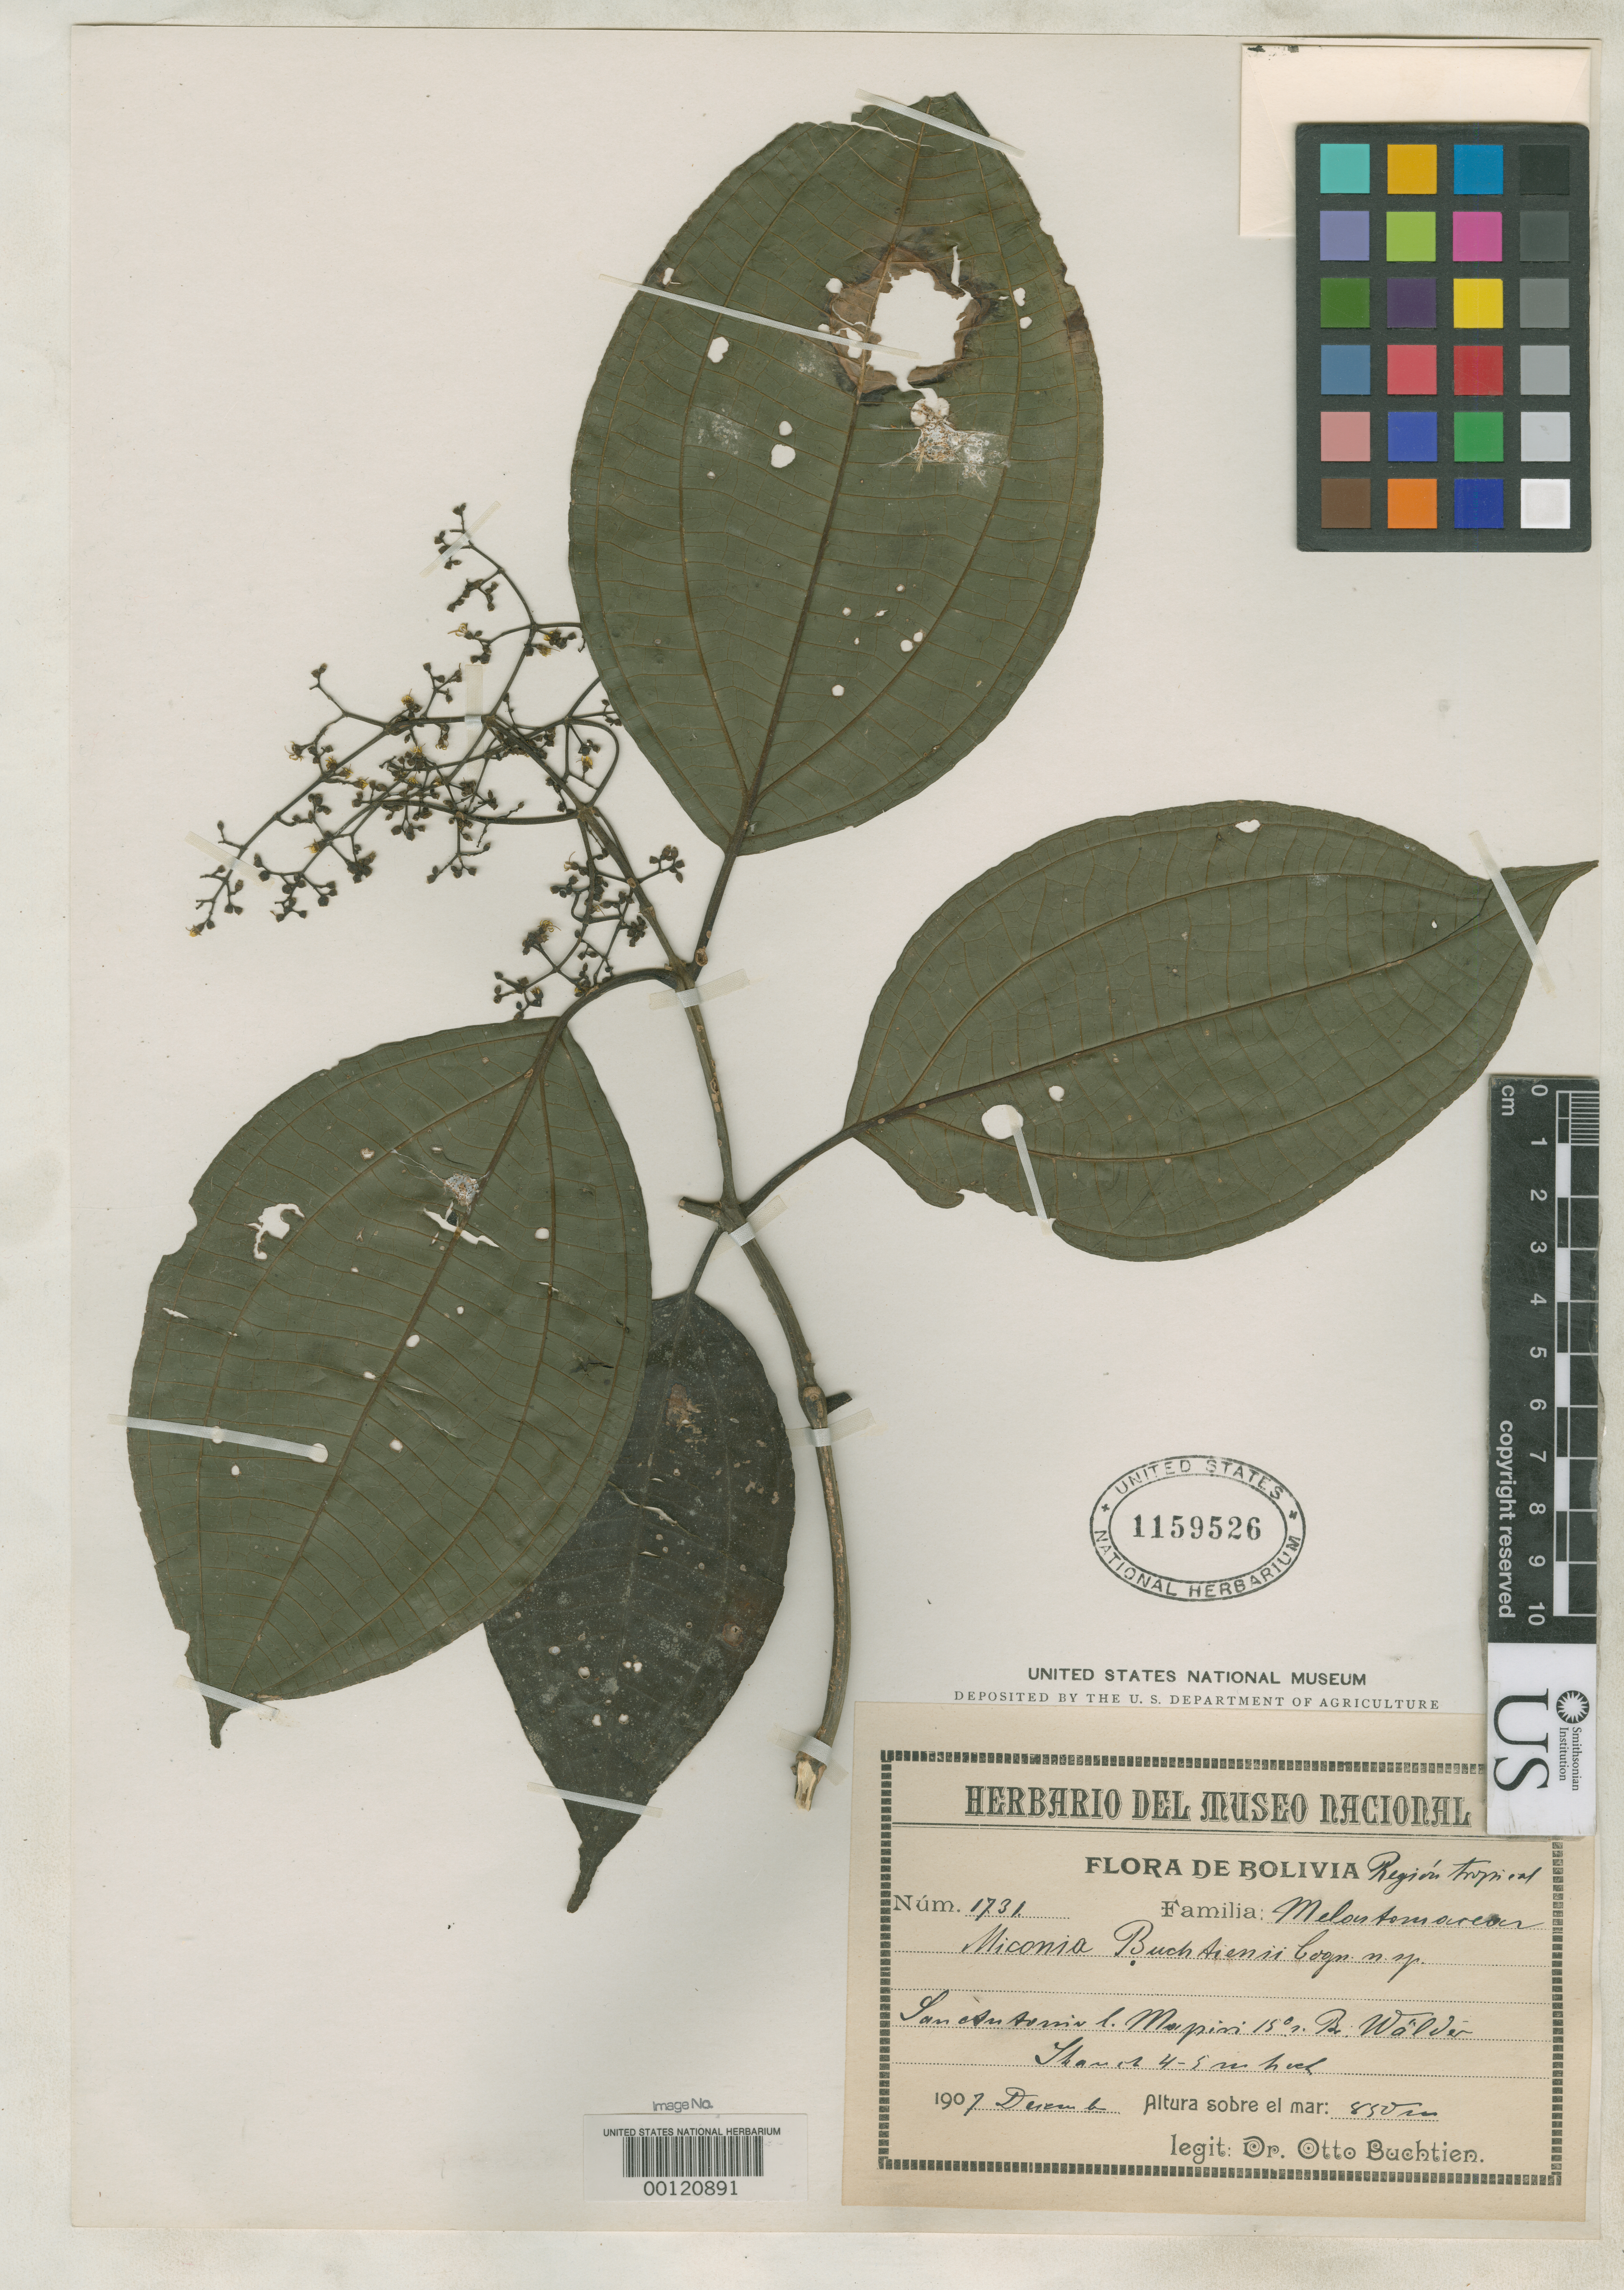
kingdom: Plantae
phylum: Tracheophyta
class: Magnoliopsida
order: Myrtales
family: Melastomataceae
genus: Miconia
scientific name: Miconia buchtienii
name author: Cogn.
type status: Isotype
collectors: O. Buchtien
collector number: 1731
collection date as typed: Dec 1907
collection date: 1907-12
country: Bolivia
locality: San Antonia bei Mapiri.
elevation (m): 850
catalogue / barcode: US 1159526